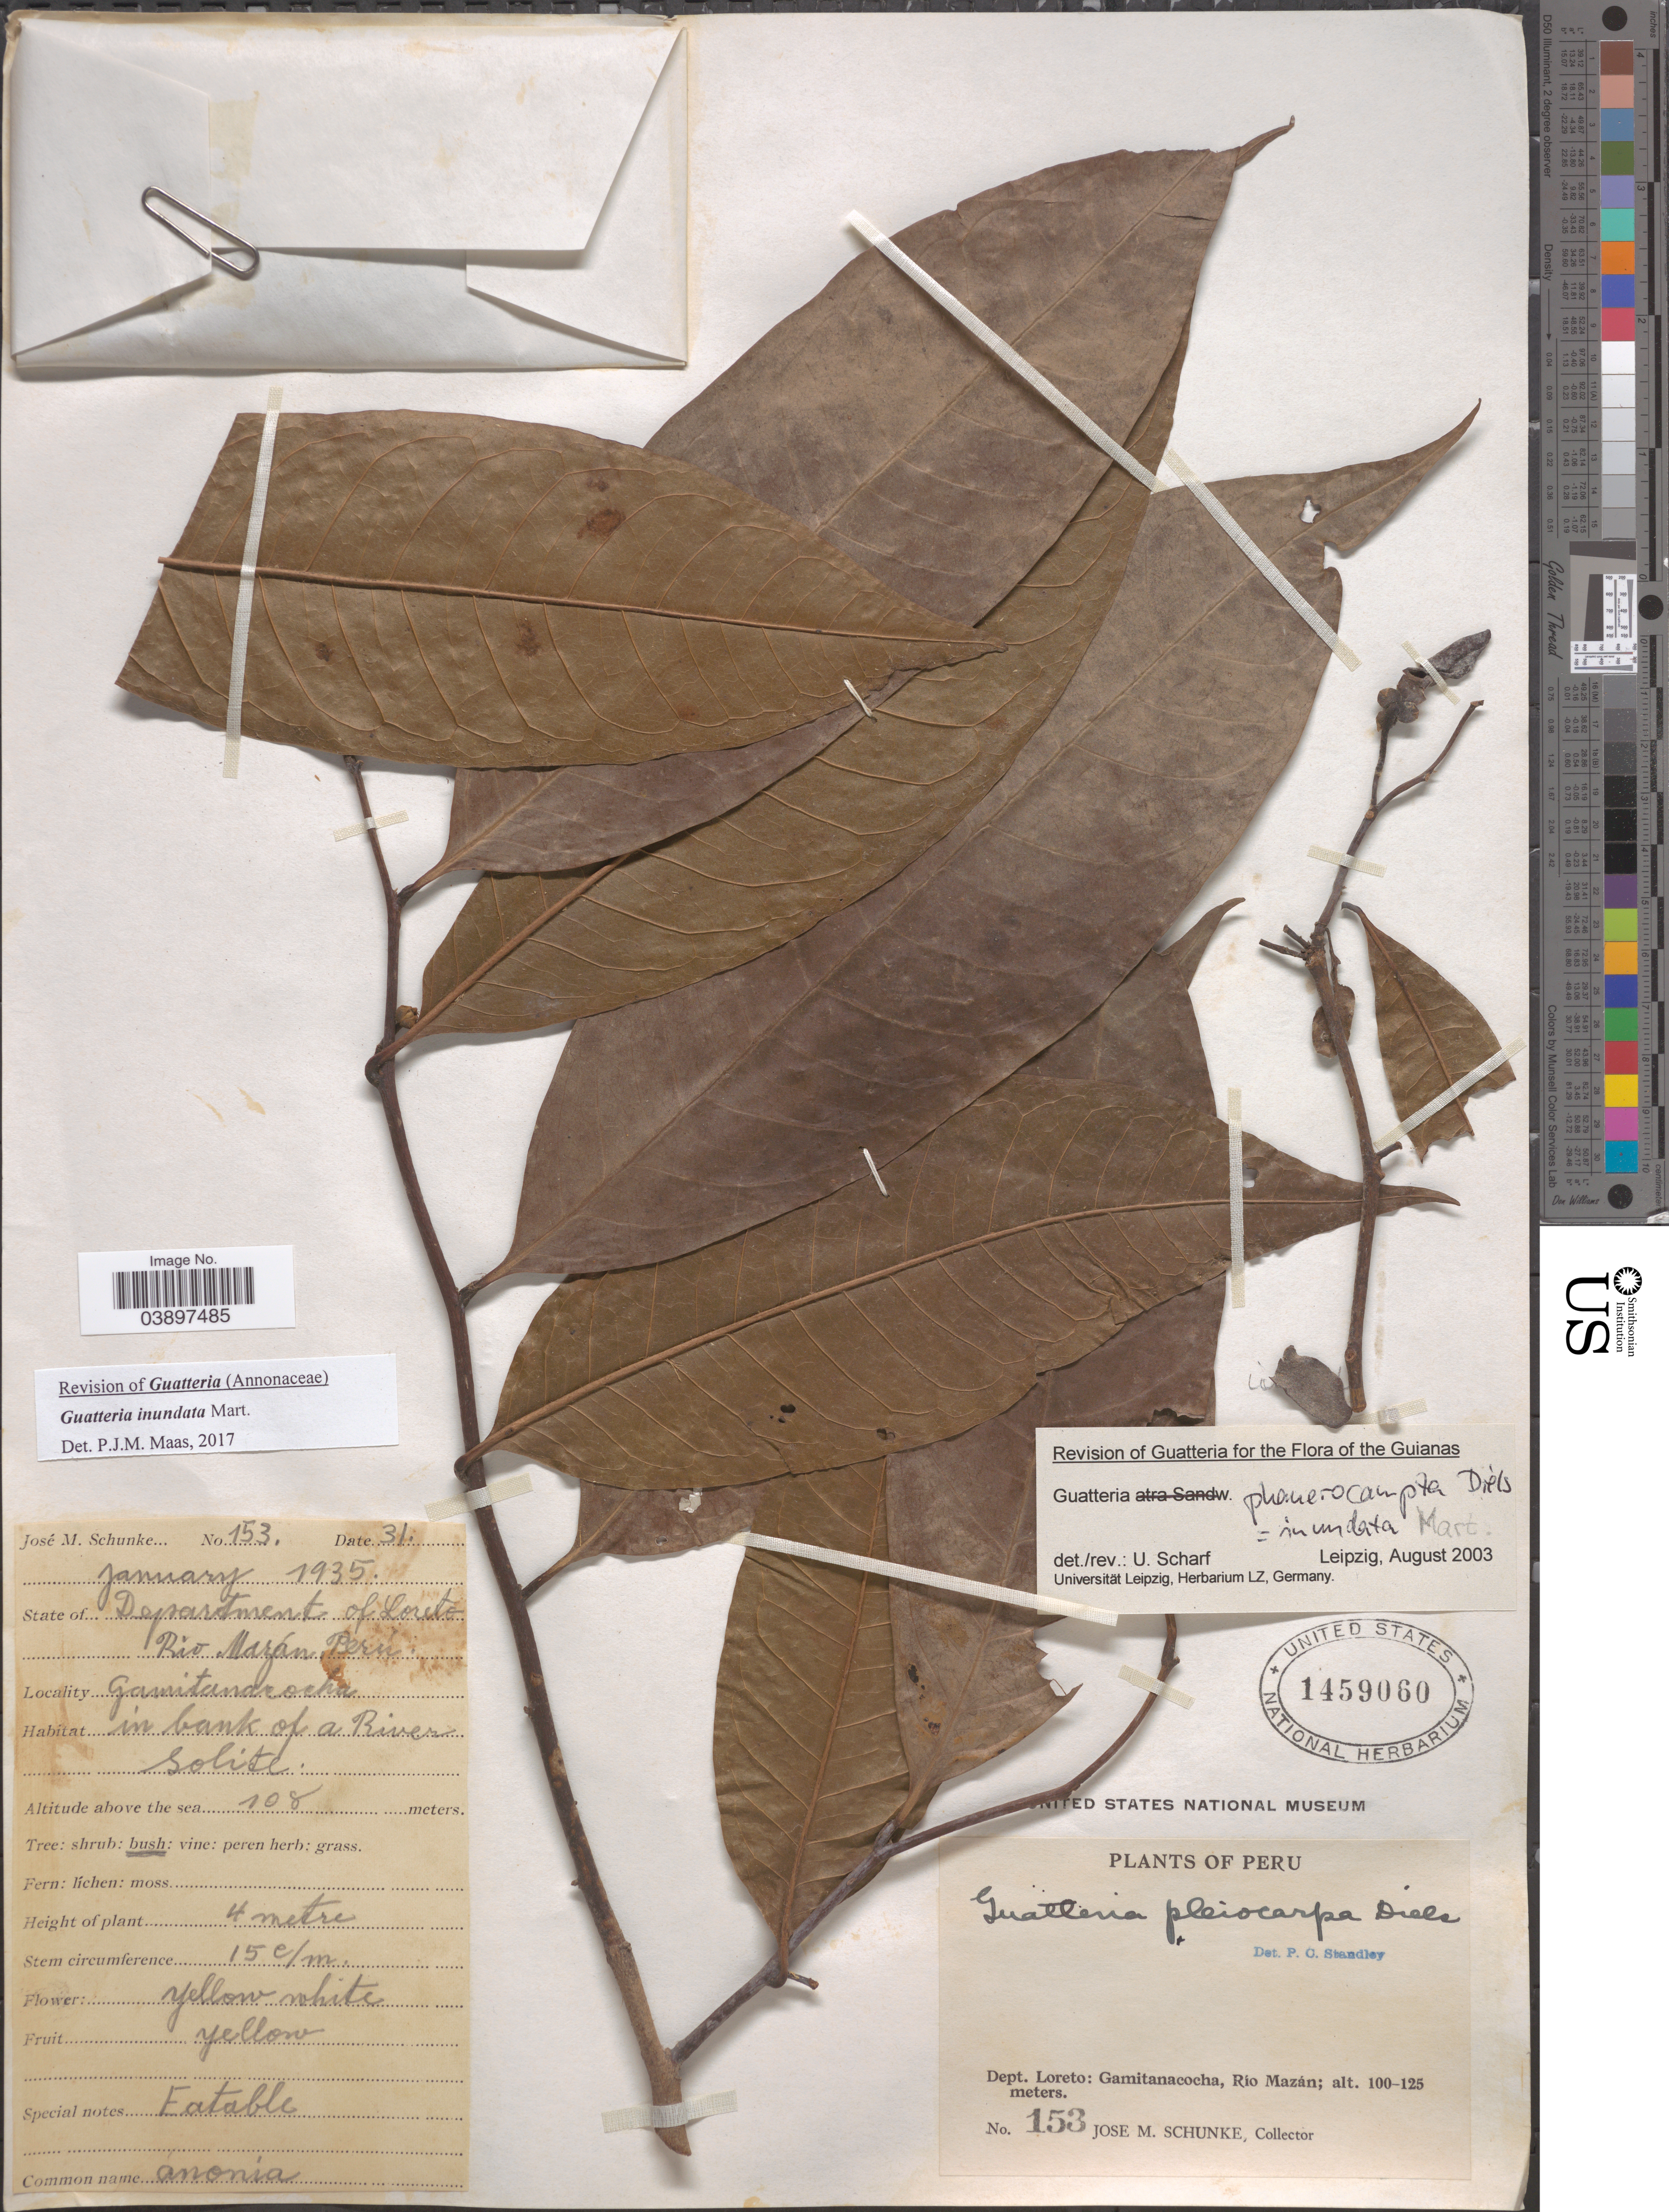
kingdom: Plantae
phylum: Tracheophyta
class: Magnoliopsida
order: Magnoliales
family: Annonaceae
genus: Guatteria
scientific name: Guatteria inundata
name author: Mart.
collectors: J. M. Schunke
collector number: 153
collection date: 1935-01-31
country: Peru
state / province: Loreto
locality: Department of Loreto: Río Mazán, Gamitanacocha.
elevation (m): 108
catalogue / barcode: US 1459060